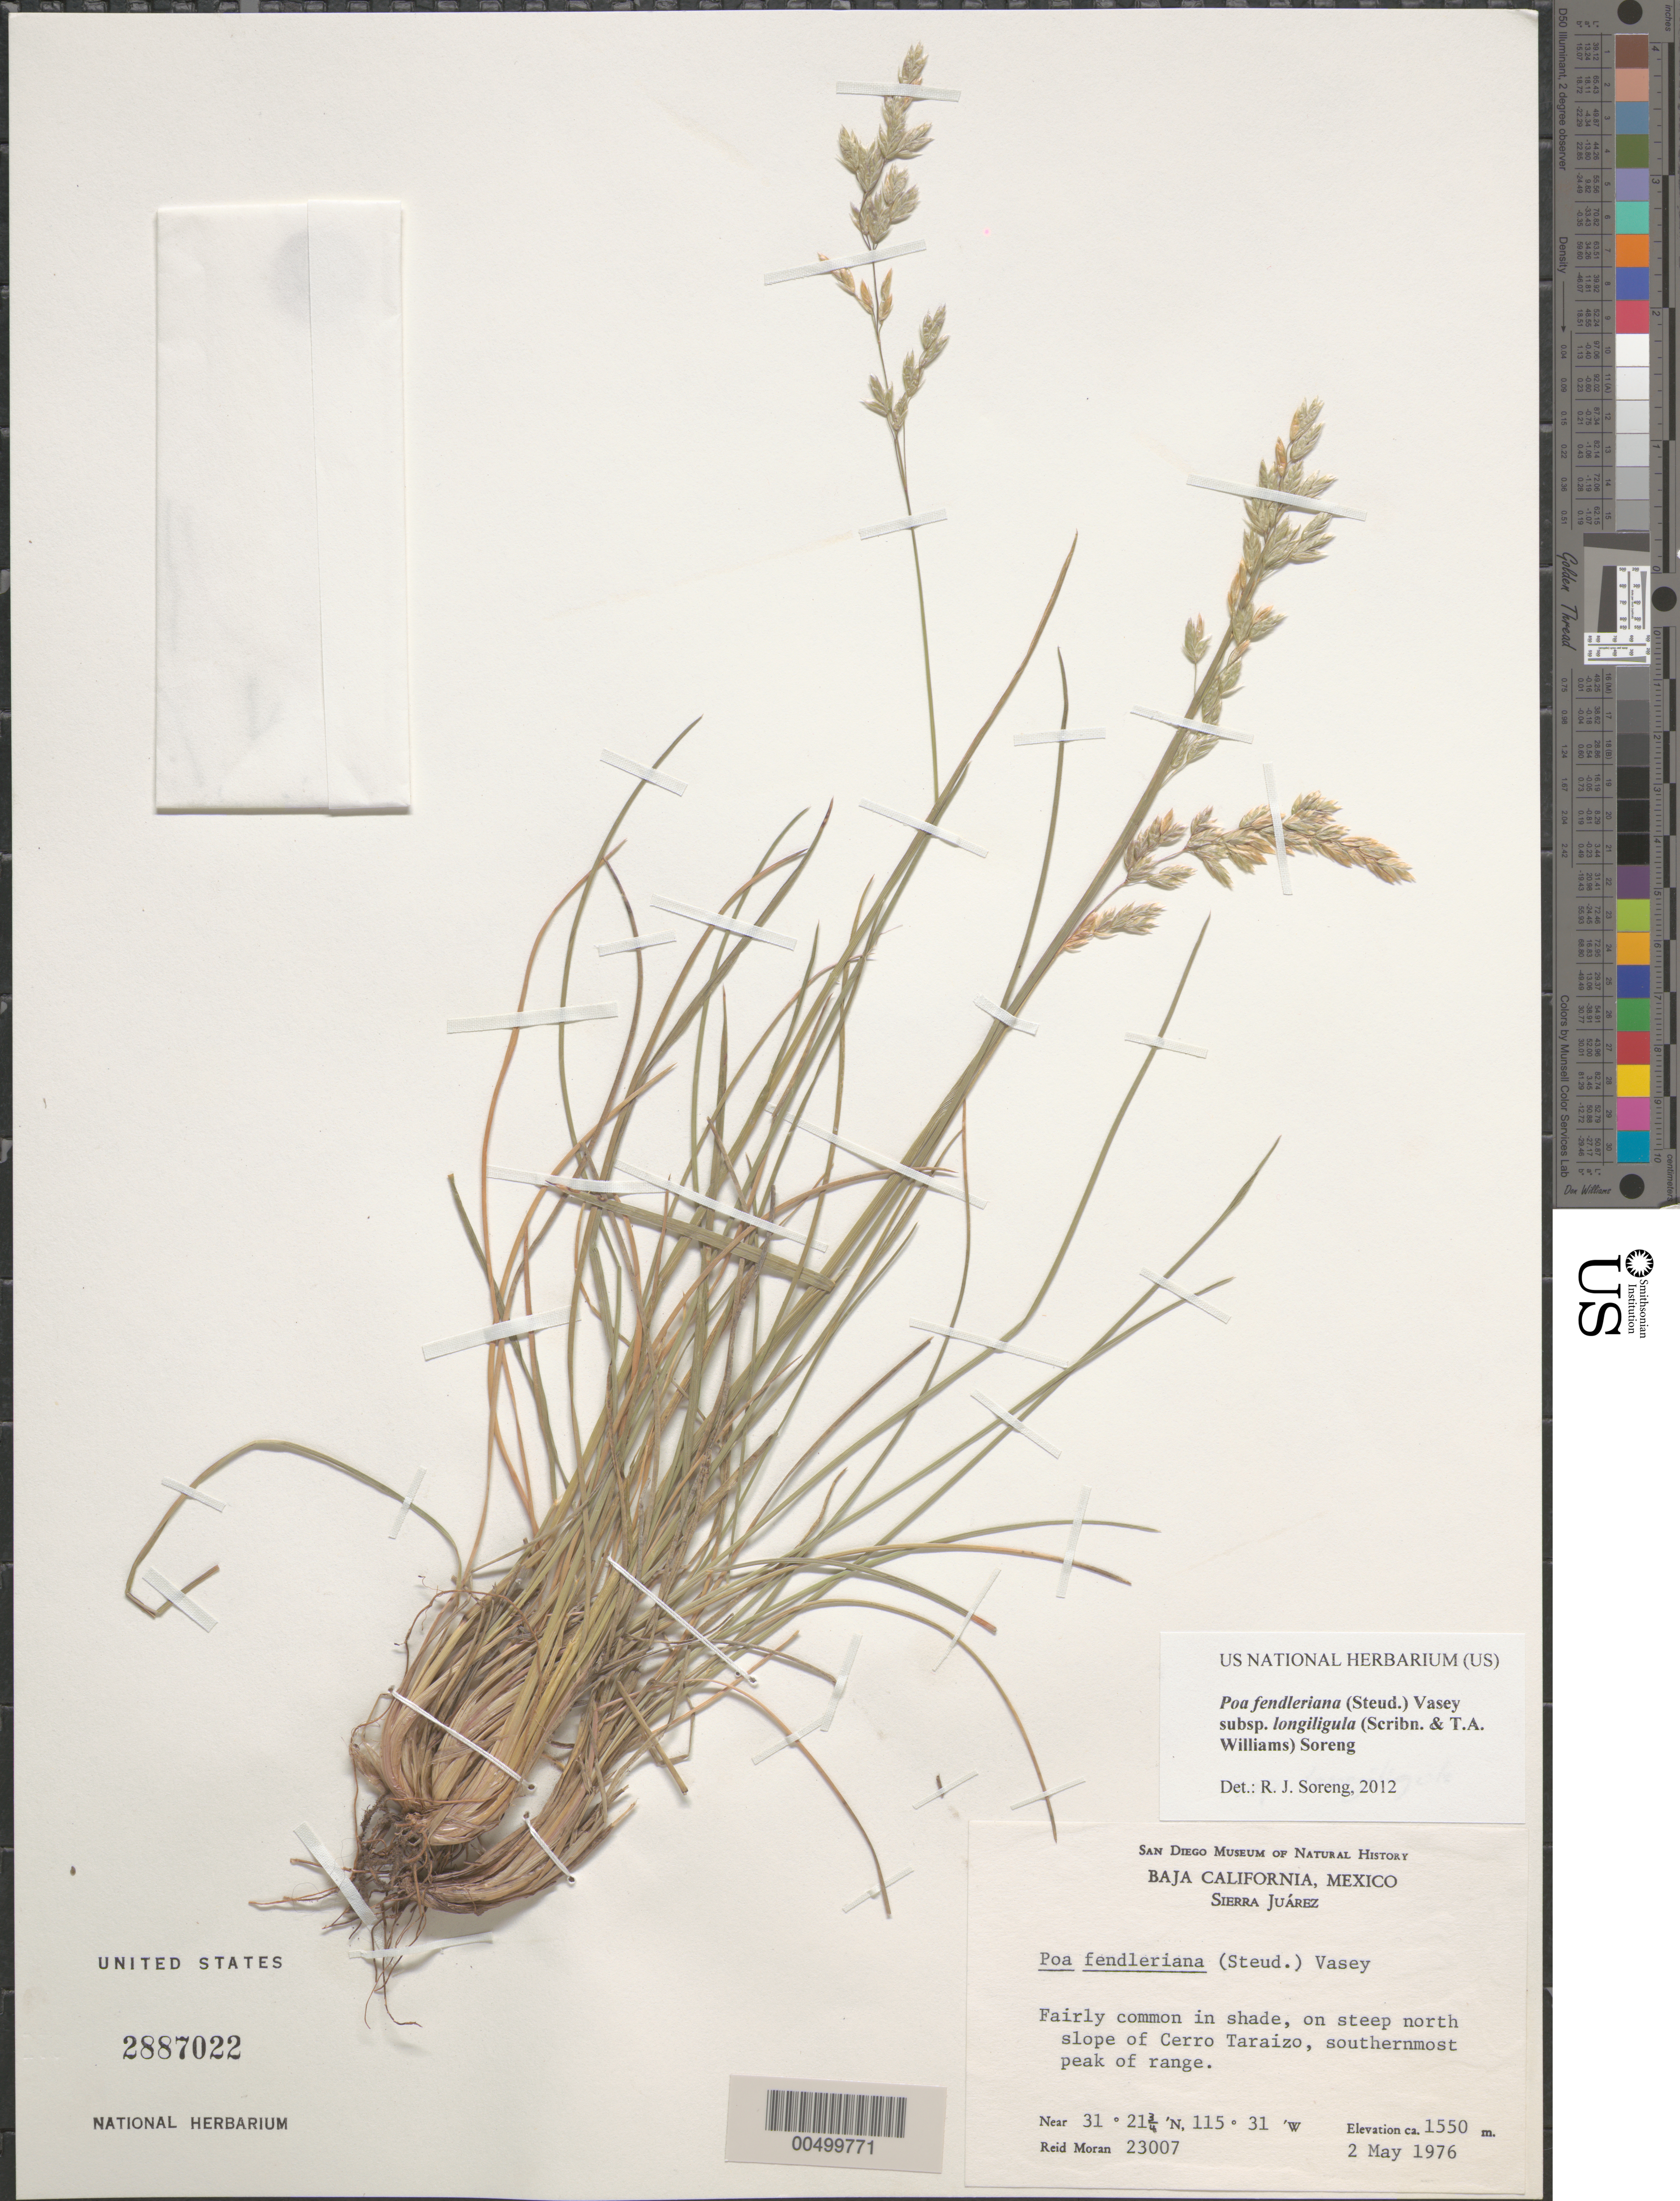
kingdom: Plantae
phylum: Tracheophyta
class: Liliopsida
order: Poales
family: Poaceae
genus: Poa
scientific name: Poa fendleriana subsp. longiligula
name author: (Scribn. & T.A. Williams) Soreng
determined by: Soreng, Robert J., Research Associate (BOT), Smithsonian Institution - National Museum of Natural History (UNITED STATES)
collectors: R. V. Moran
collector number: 23007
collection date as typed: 2 May 1976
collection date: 1976-05-02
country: Mexico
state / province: Baja California Norte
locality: Sierra Juarez, N slope of Cerro Taraizo, S-most peak of range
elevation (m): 1550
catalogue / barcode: US 2887022